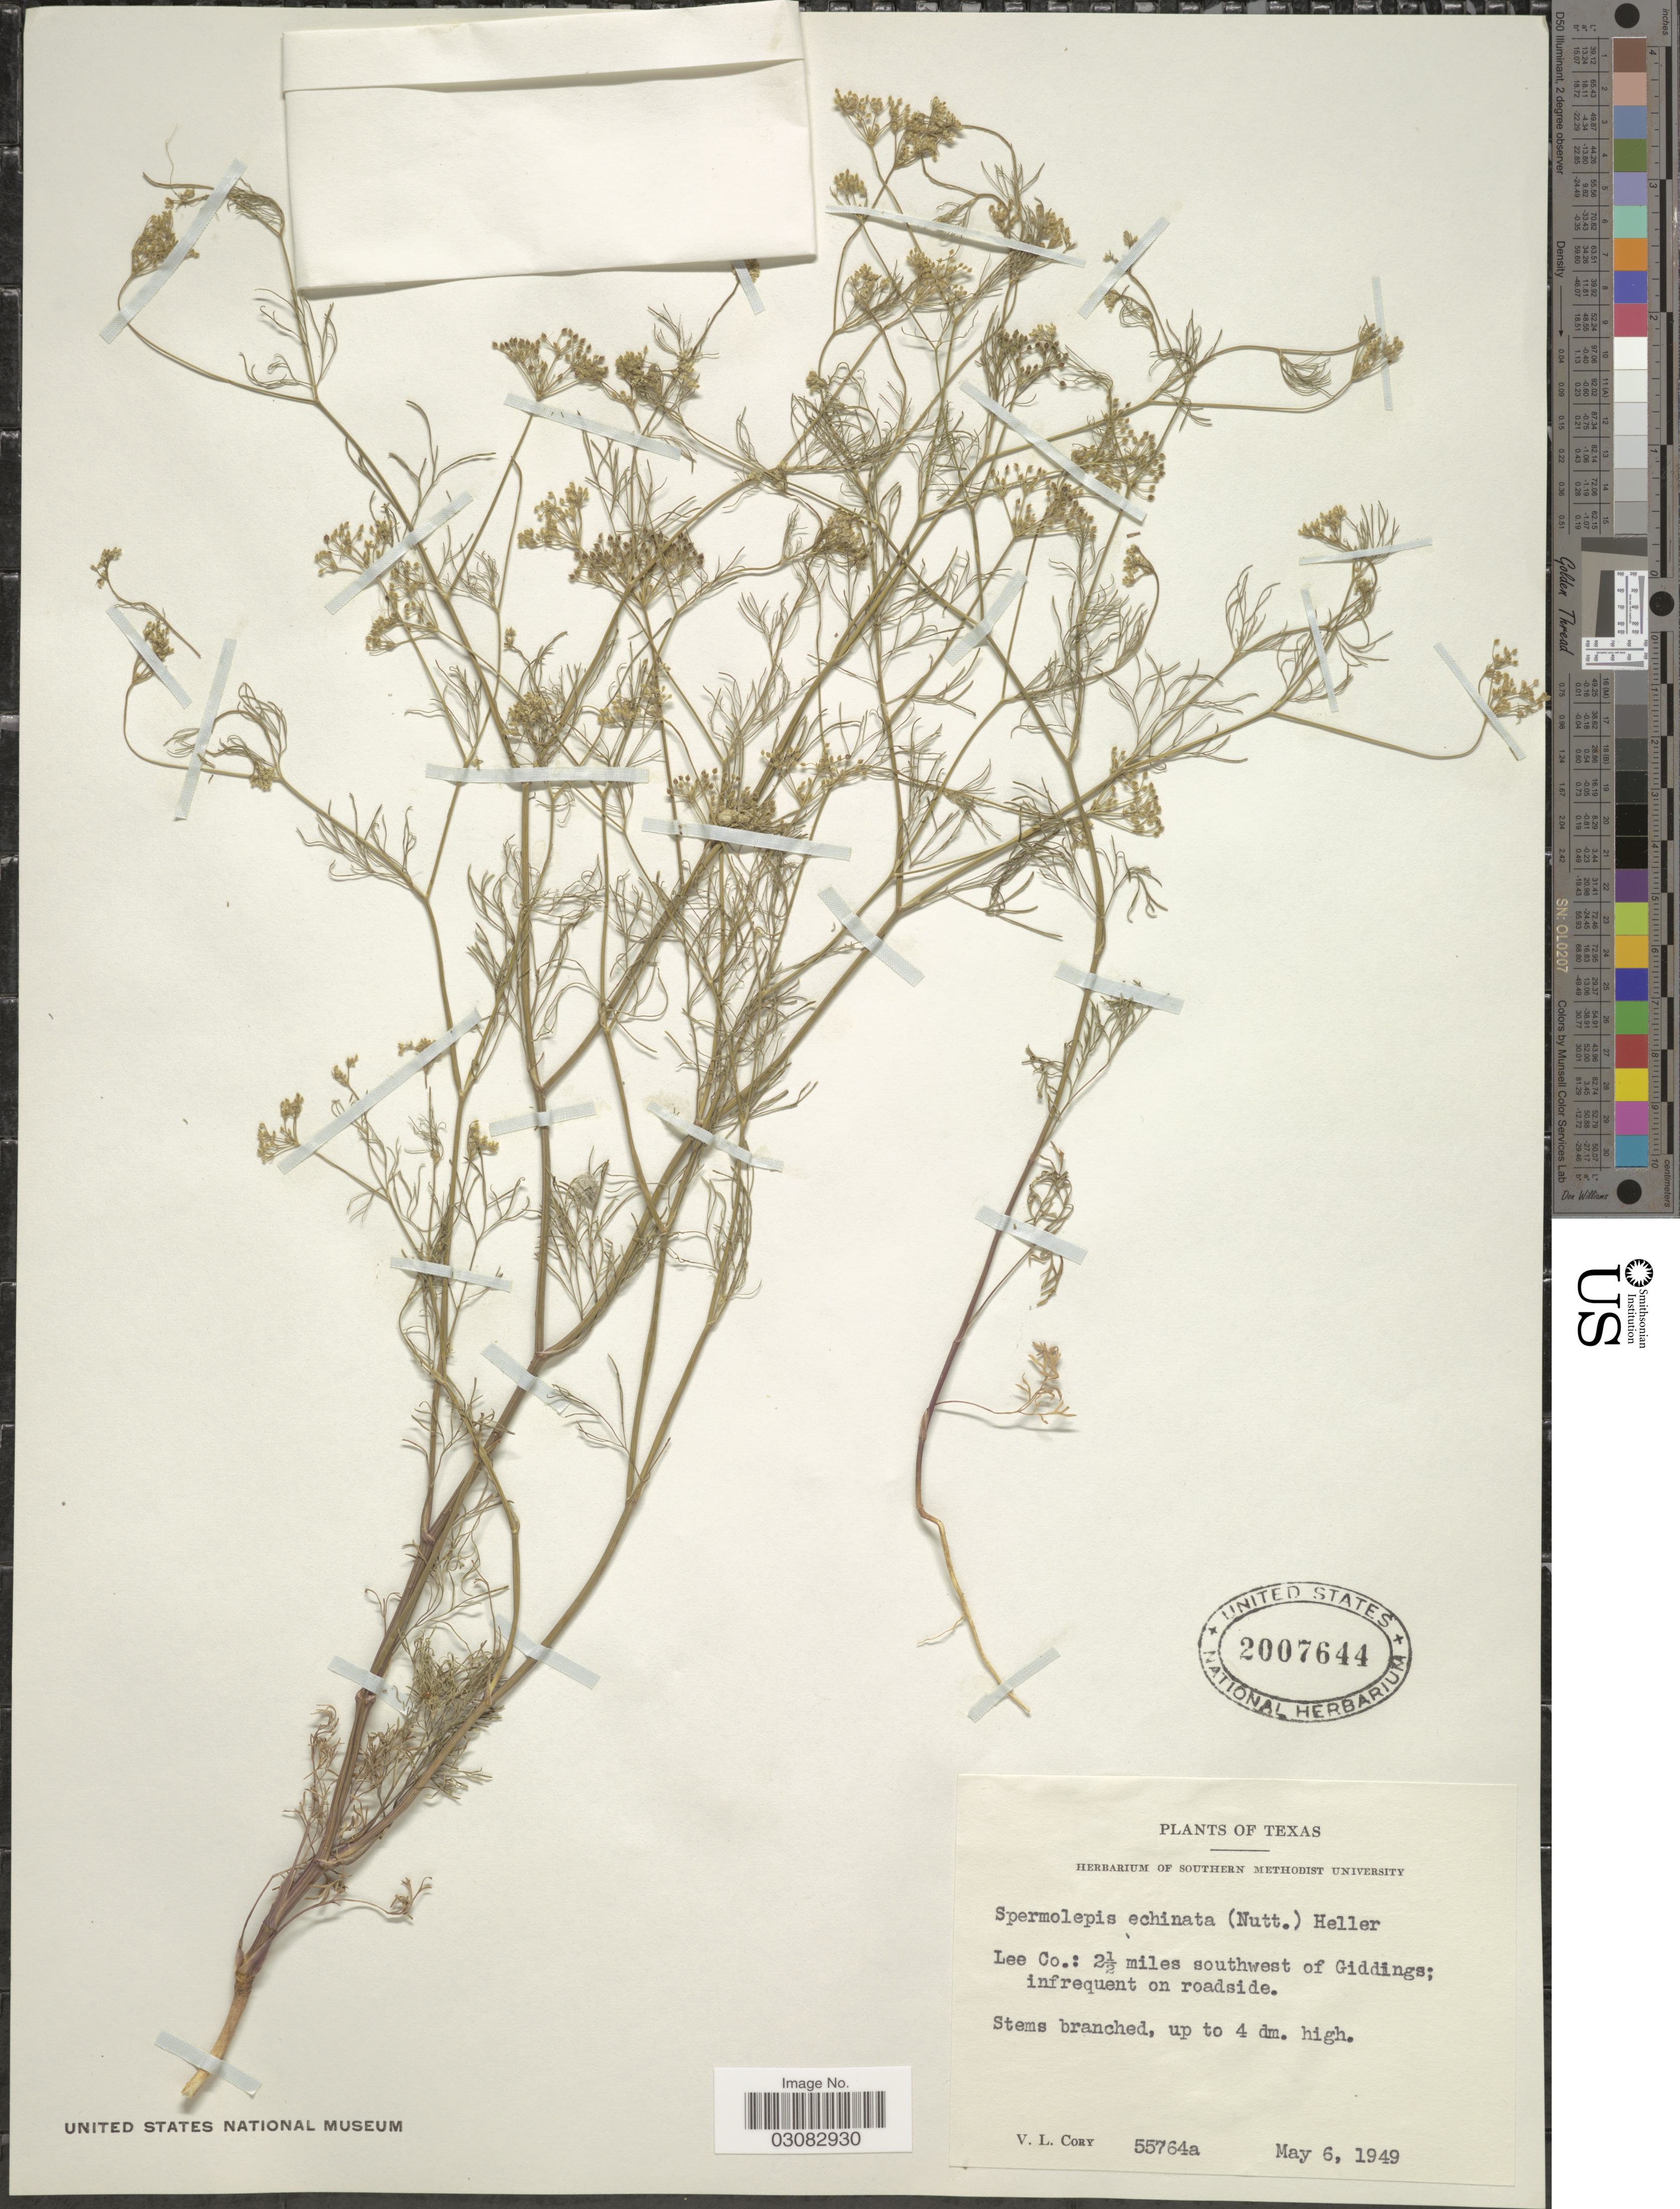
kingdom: Plantae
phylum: Tracheophyta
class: Magnoliopsida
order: Apiales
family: Apiaceae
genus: Spermolepis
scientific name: Spermolepis echinata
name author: (Nutt. ex DC.) A. Heller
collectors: V. Cory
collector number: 55764a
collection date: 1949-05-06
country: United States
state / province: Texas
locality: Lee Co.: 2½ miles southwest of Giddings.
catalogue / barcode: US 2007644